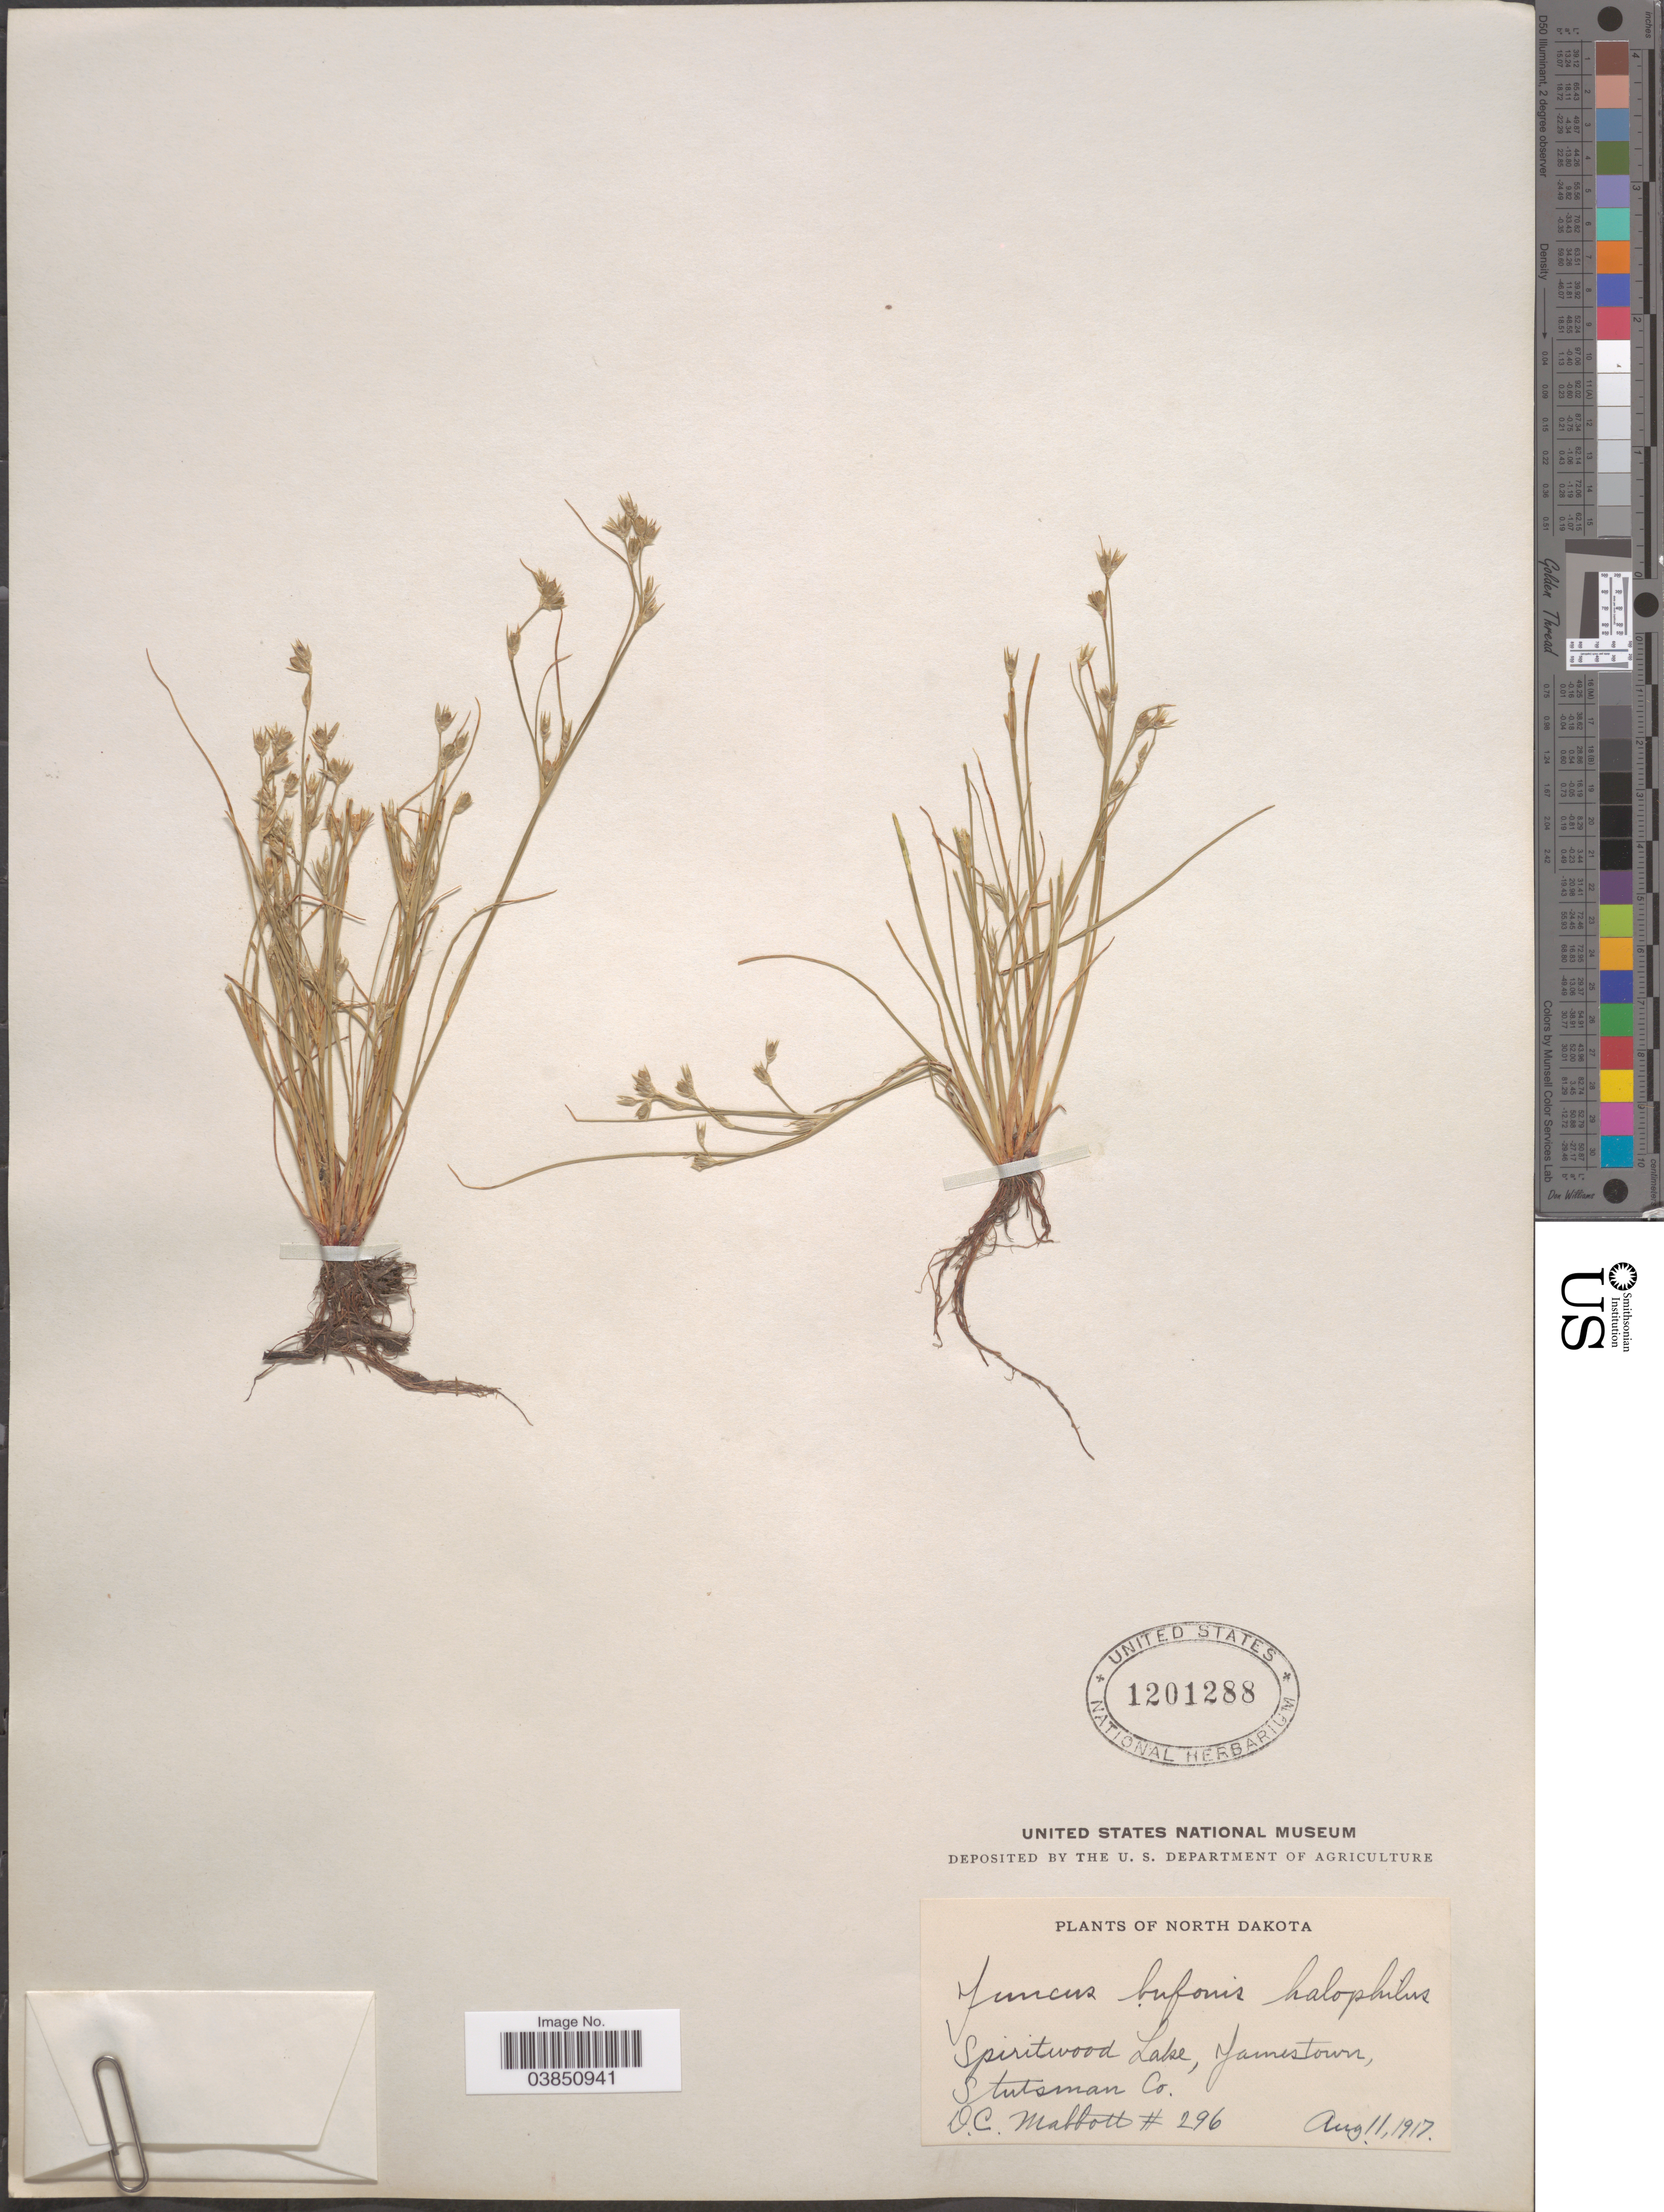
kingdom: Plantae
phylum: Tracheophyta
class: Liliopsida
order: Poales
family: Juncaceae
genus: Juncus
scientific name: Juncus bufonius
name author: L.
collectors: D. Mabbott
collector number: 296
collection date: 1917-08-11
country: United States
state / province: North Dakota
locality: Spiritwood Lake, Jamestown, Stutsman Co.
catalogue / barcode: US 1201288